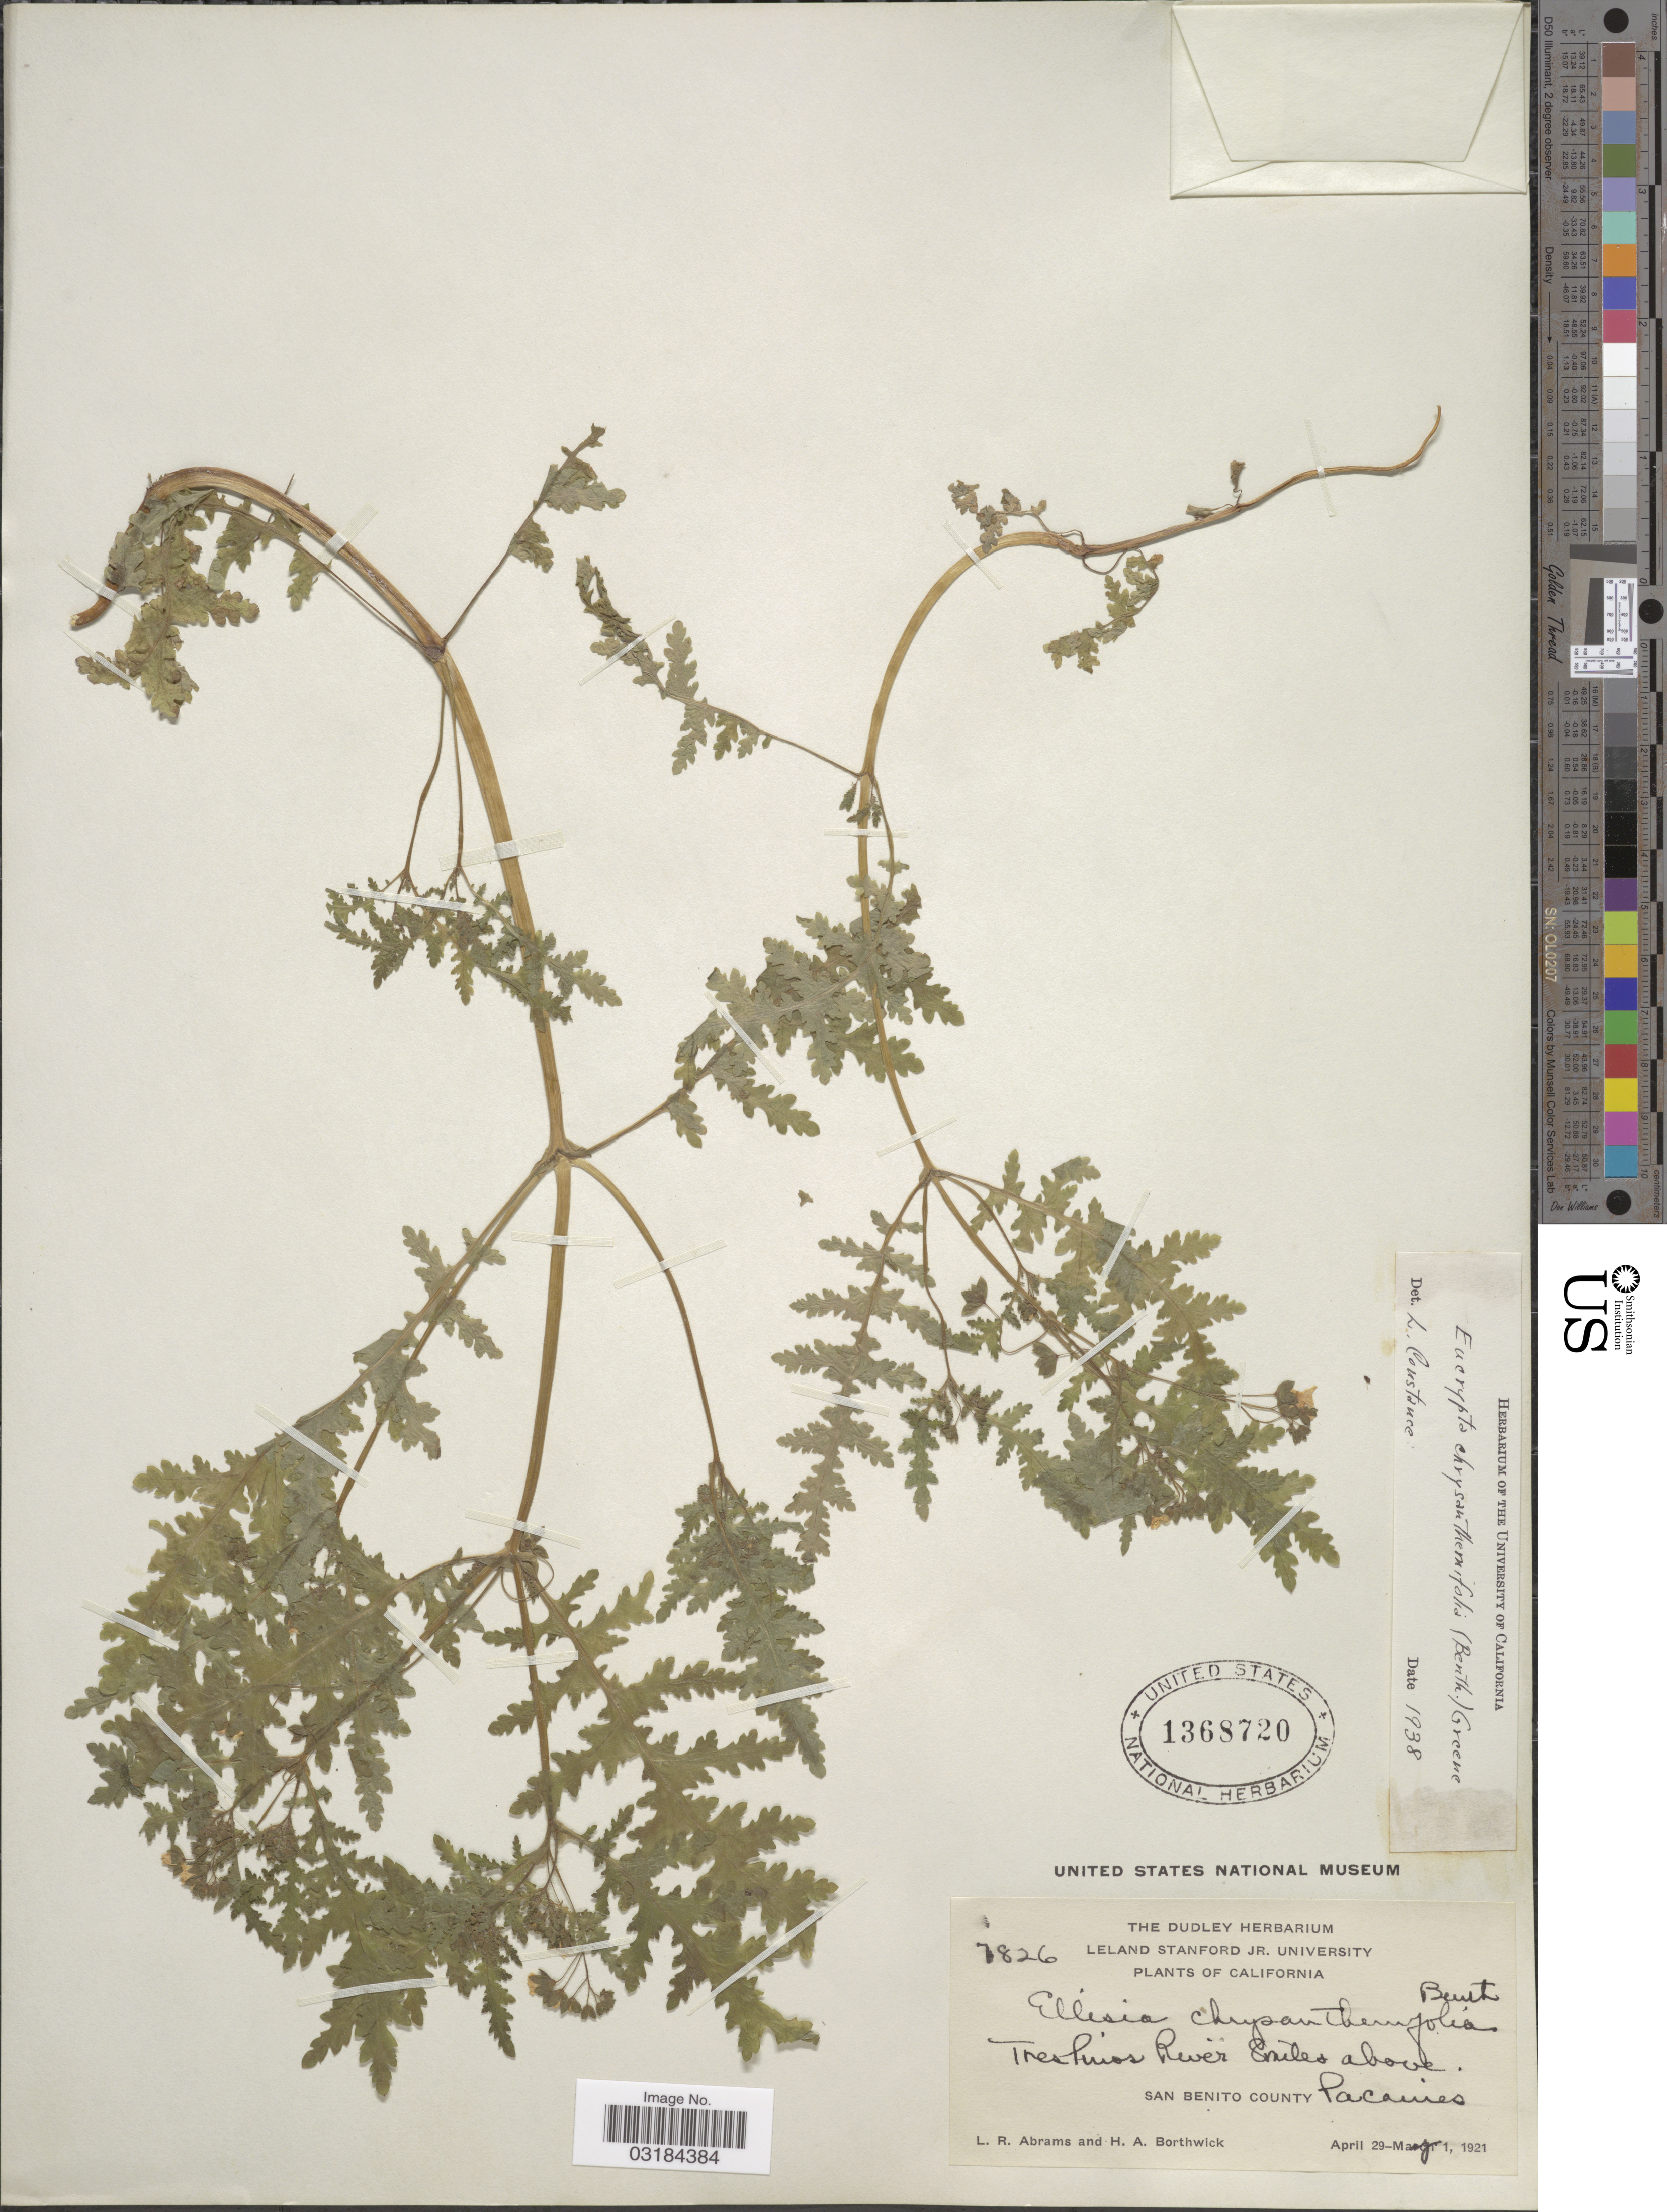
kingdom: Plantae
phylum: Tracheophyta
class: Magnoliopsida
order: Boraginales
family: Hydrophyllaceae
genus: Eucrypta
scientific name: Eucrypta chrysanthemifolia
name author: (Benth.) Greene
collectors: L. Abrams & H. Borthwick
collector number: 7826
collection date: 1921-04-29/1921-05-01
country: United States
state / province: California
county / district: San Benito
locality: Tres Pinos River 8 miles above. San Benito County, Paicines.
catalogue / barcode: US 1368720